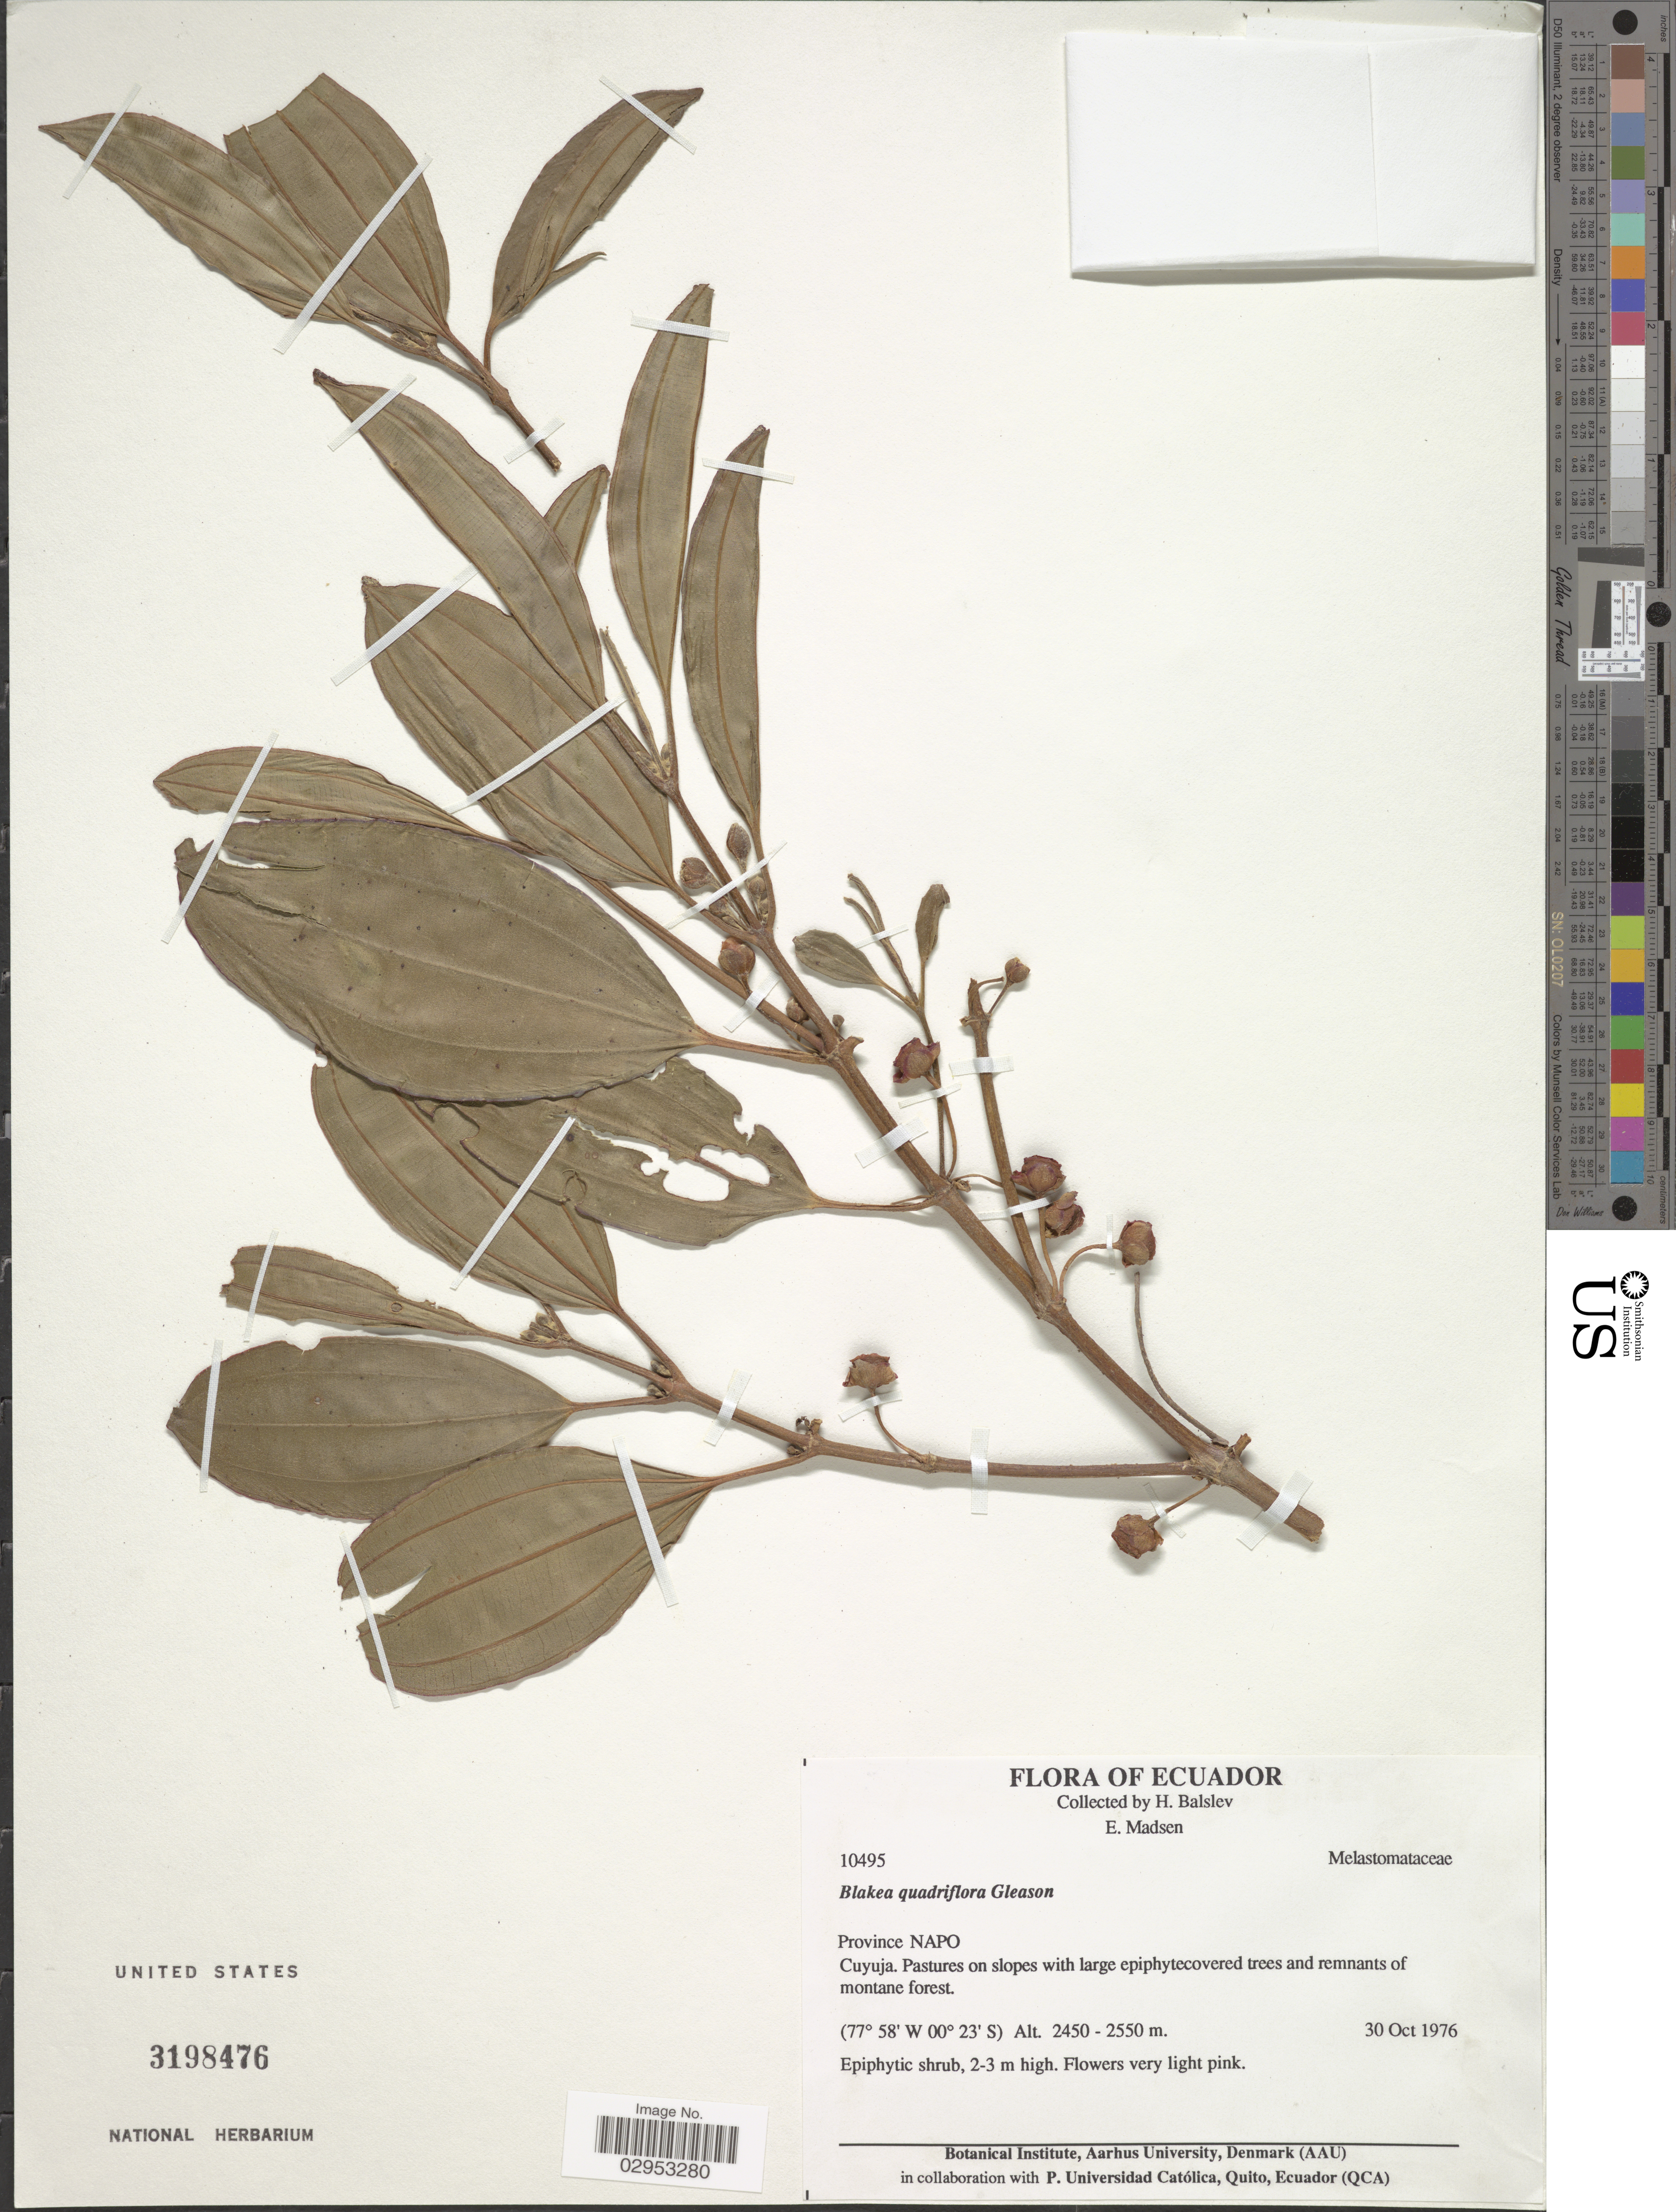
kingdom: Plantae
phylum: Tracheophyta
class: Magnoliopsida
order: Myrtales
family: Melastomataceae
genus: Blakea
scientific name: Blakea quadriflora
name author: Gleason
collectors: H. Balslev & E. Madsen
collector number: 10495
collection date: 1976-10-30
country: Ecuador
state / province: Napo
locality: Cuyuja.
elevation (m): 2450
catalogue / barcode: US 3198476